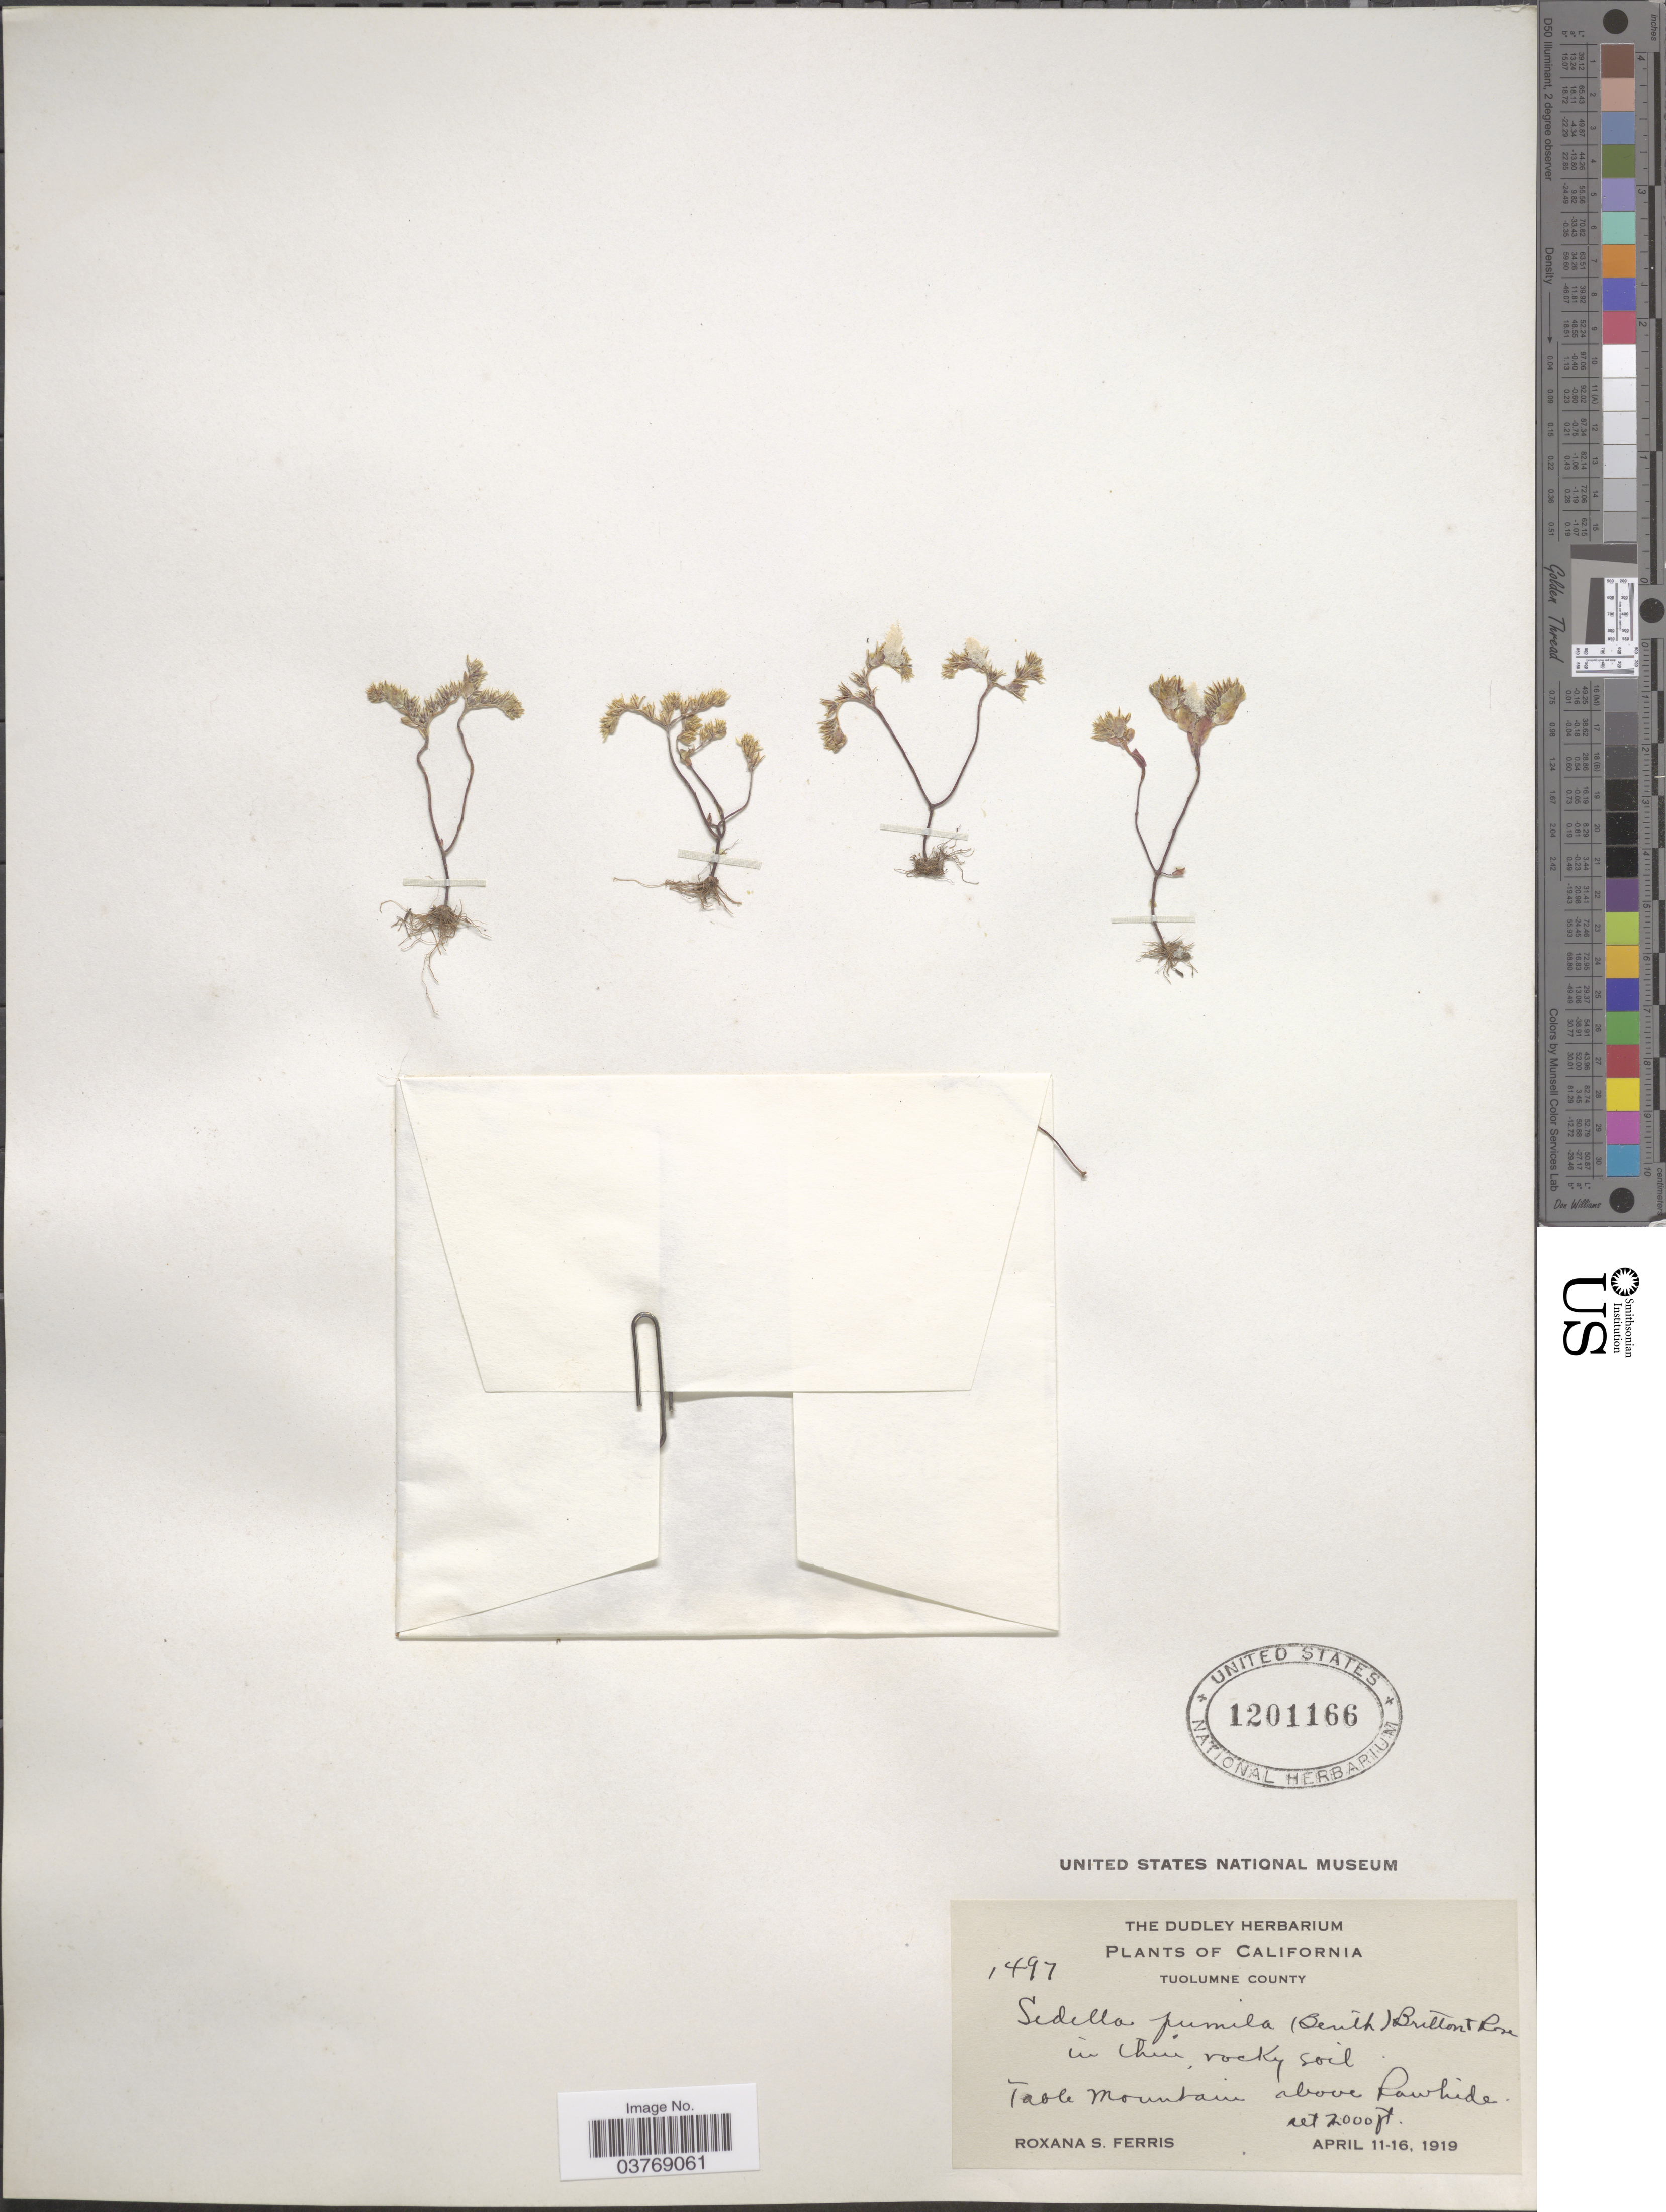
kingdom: Plantae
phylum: Tracheophyta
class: Magnoliopsida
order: Saxifragales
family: Crassulaceae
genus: Sedella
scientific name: Sedella pumila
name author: (Benth.) Britton & Rose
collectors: R. S. Ferris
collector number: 1497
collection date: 1919-04-11/1919-04-16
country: United States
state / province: California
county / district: Tuolumne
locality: Tuolumne County. Table Mountain above Rawhide.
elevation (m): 610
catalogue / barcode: US 1201166